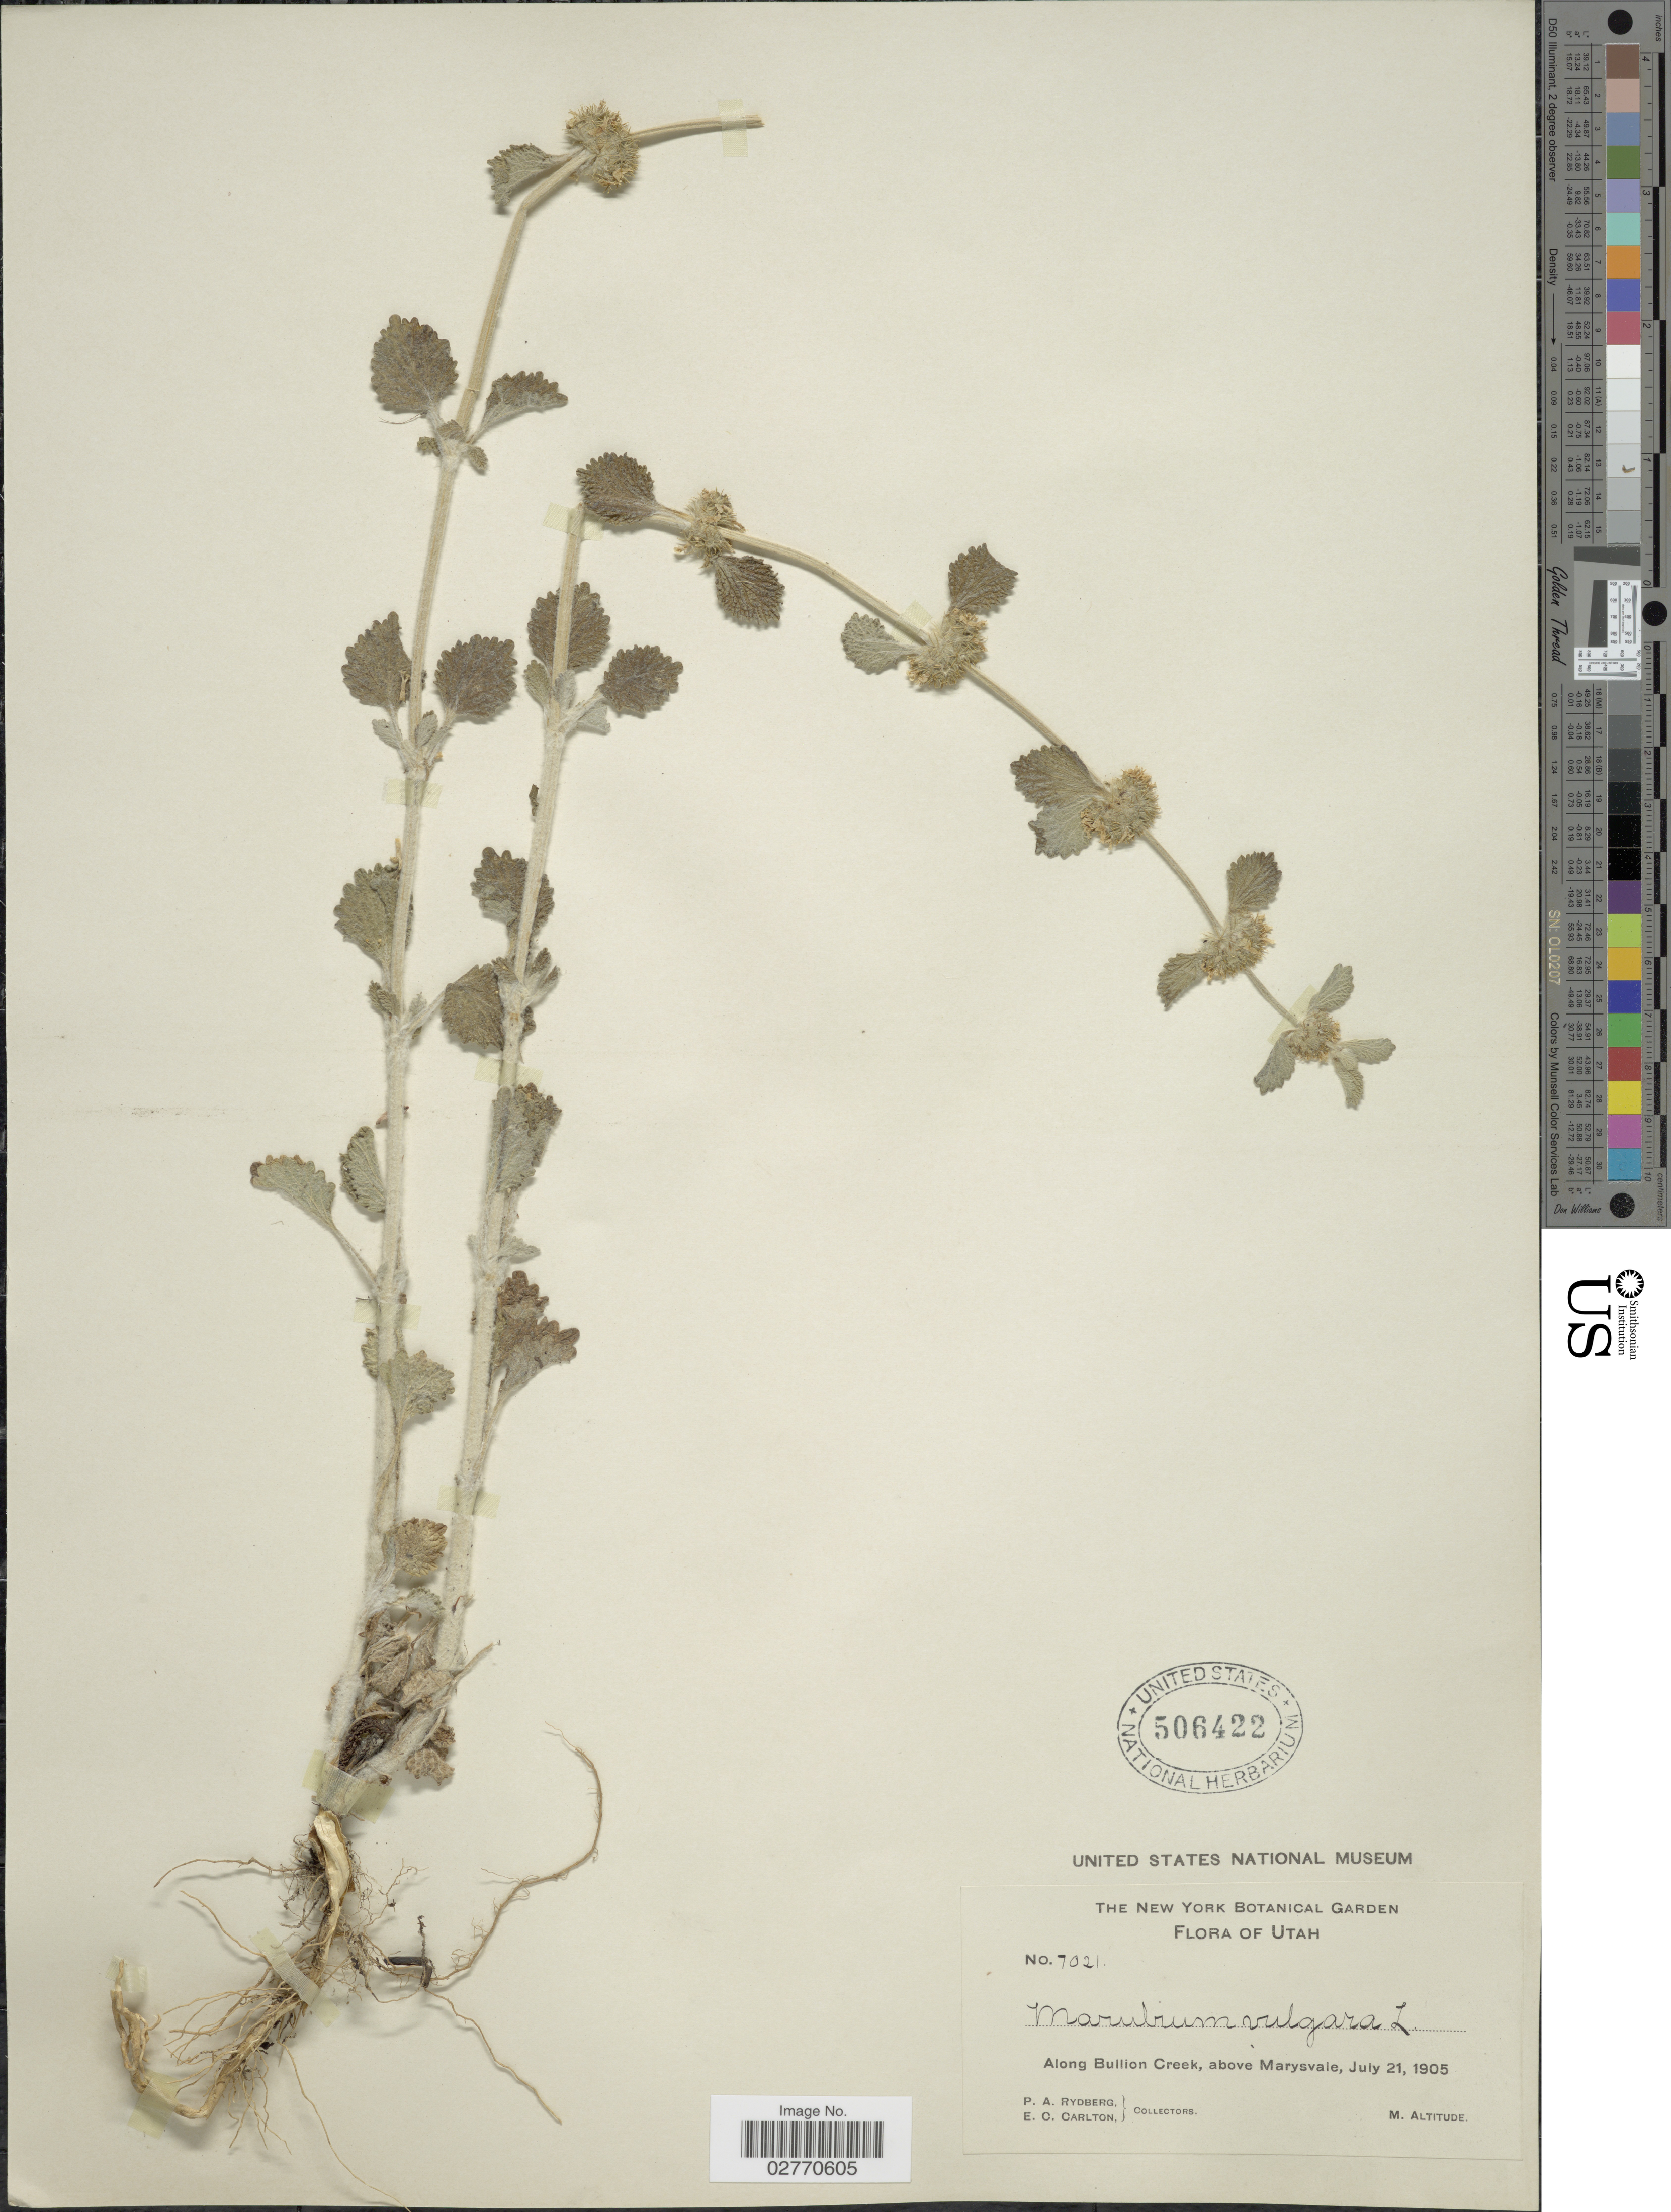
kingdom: Plantae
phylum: Tracheophyta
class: Magnoliopsida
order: Lamiales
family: Lamiaceae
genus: Marrubium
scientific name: Marrubium vulgare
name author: L.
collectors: P. A. Rydberg & E. Carlton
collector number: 7021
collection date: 1905-07-21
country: United States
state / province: Utah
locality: Along Bullion Creek, above Marysvale.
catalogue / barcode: US 506422